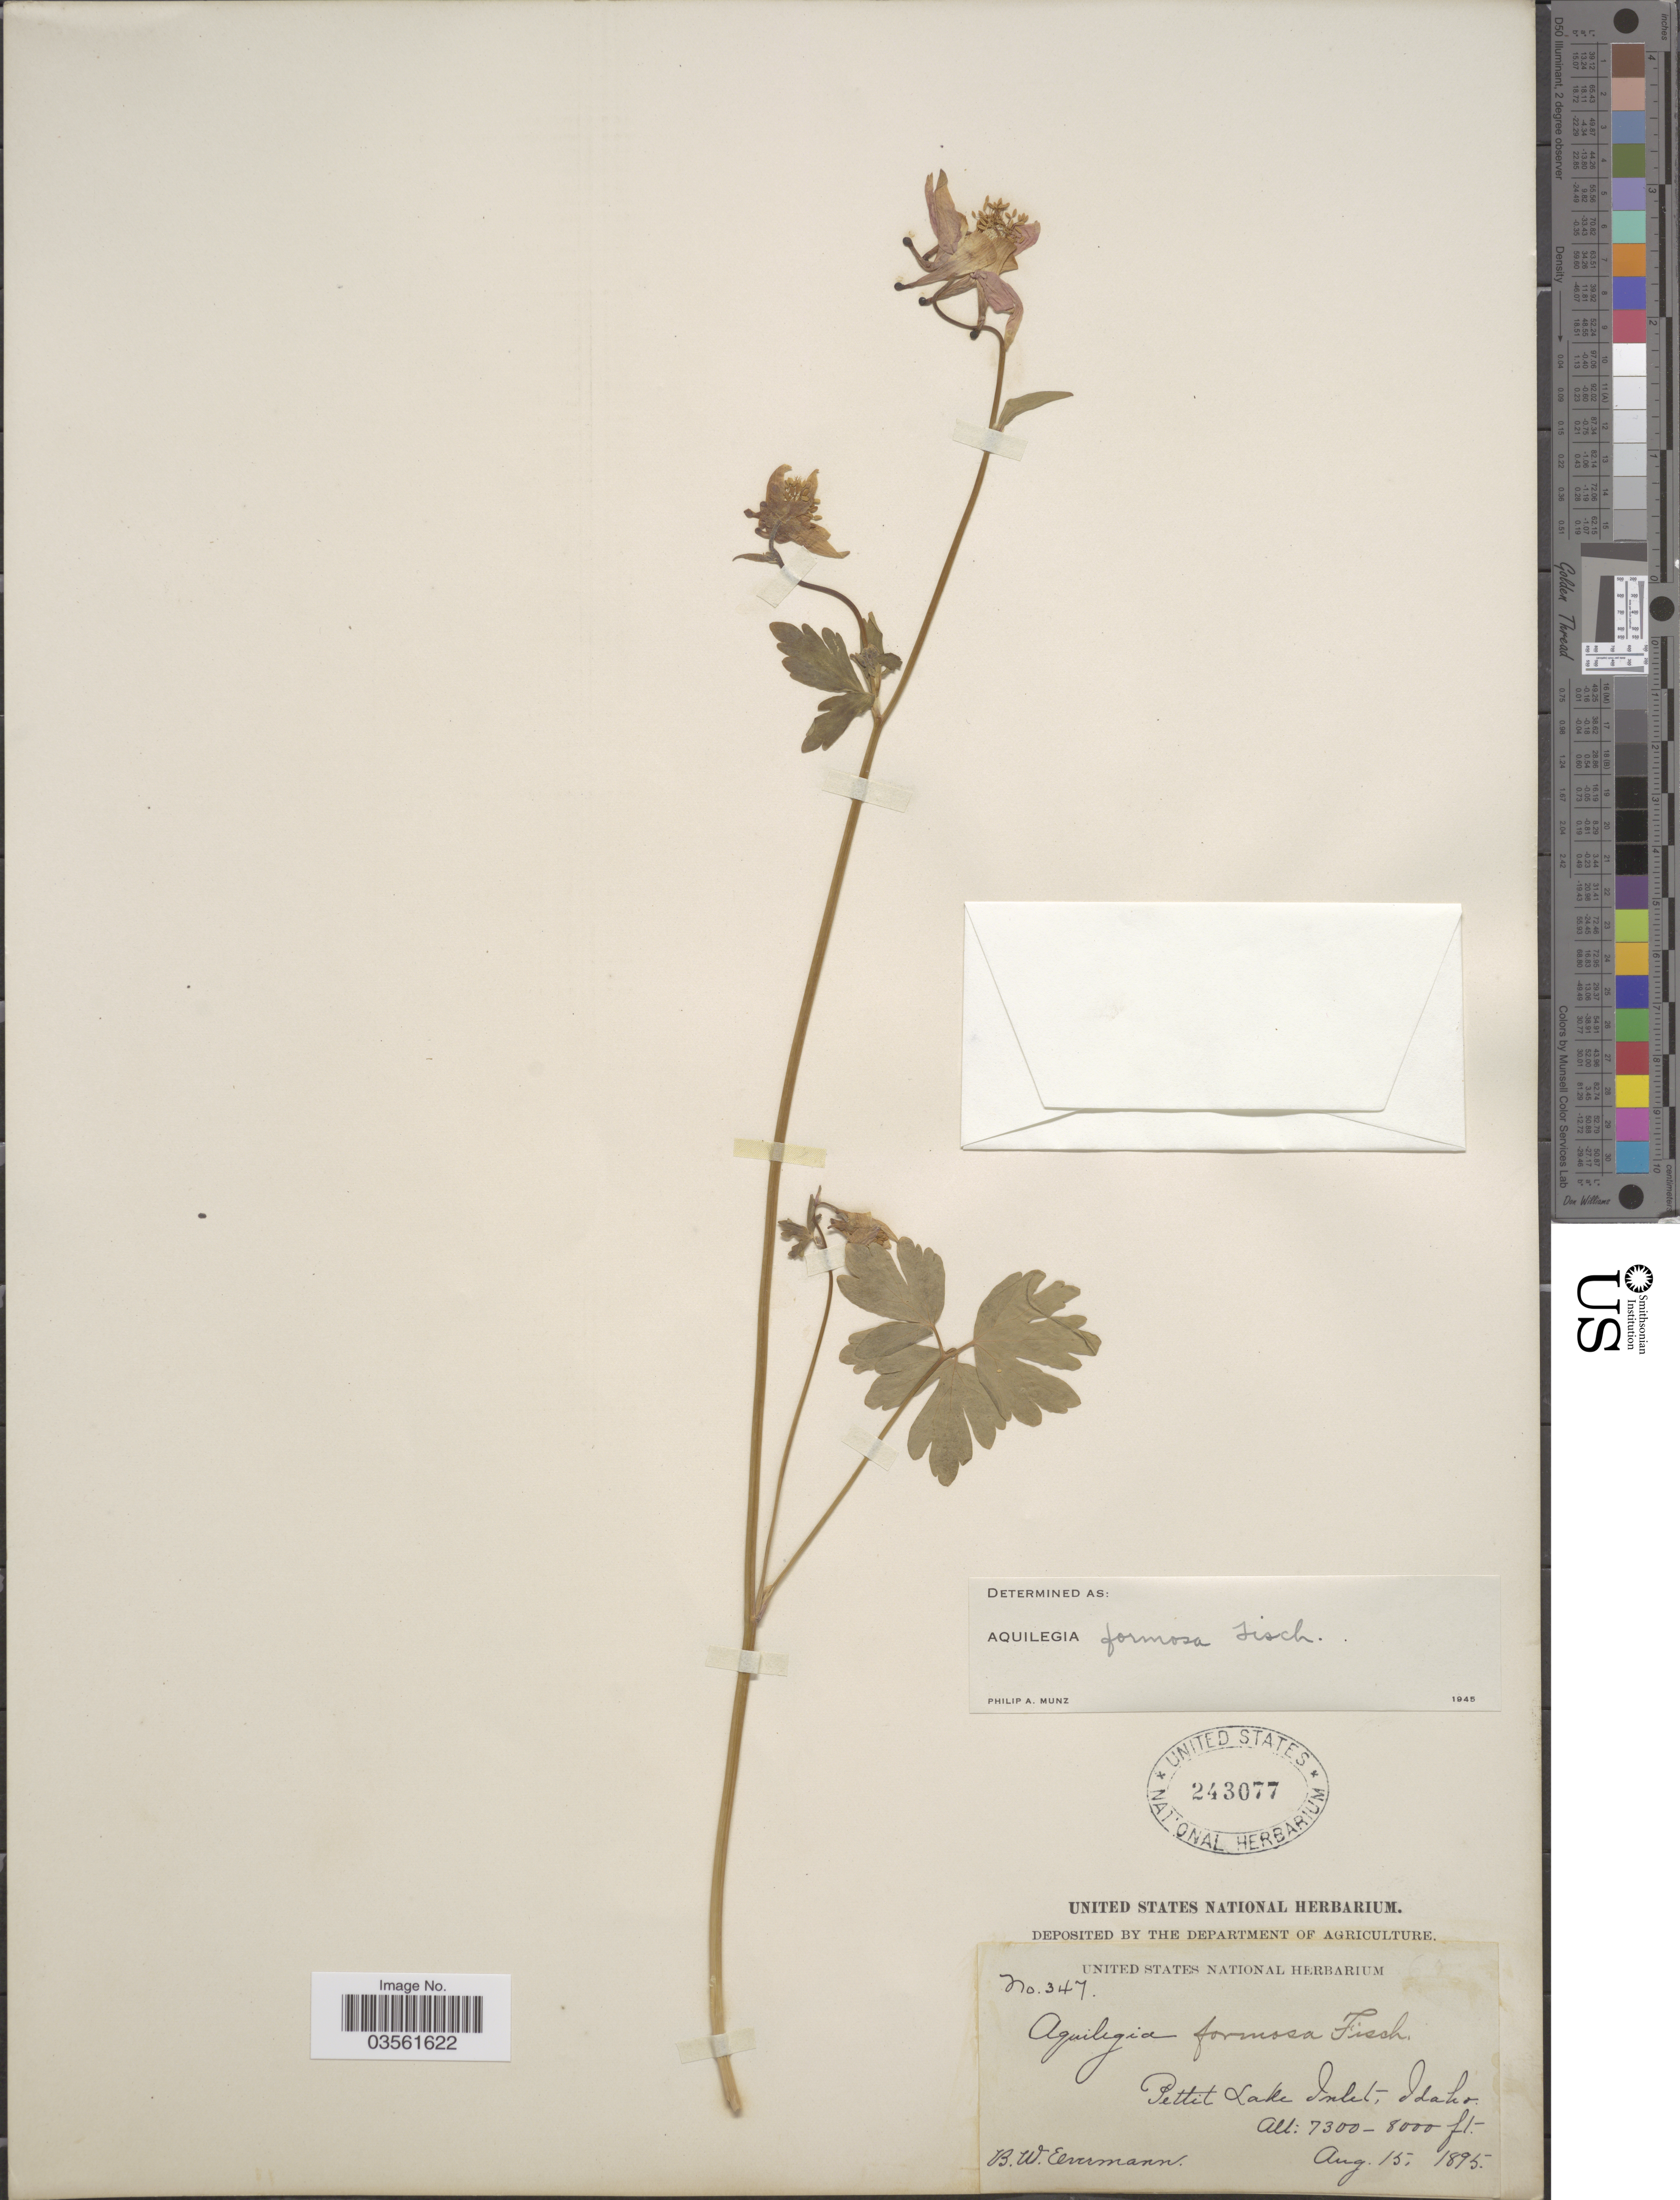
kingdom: Plantae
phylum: Tracheophyta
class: Magnoliopsida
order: Ranunculales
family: Ranunculaceae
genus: Aquilegia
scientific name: Aquilegia formosa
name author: Fisch. ex DC.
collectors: B. W. Evermann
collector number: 347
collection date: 1895-08-15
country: United States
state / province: Idaho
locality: Pettit Lake Islet.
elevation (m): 2225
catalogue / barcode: US 243077